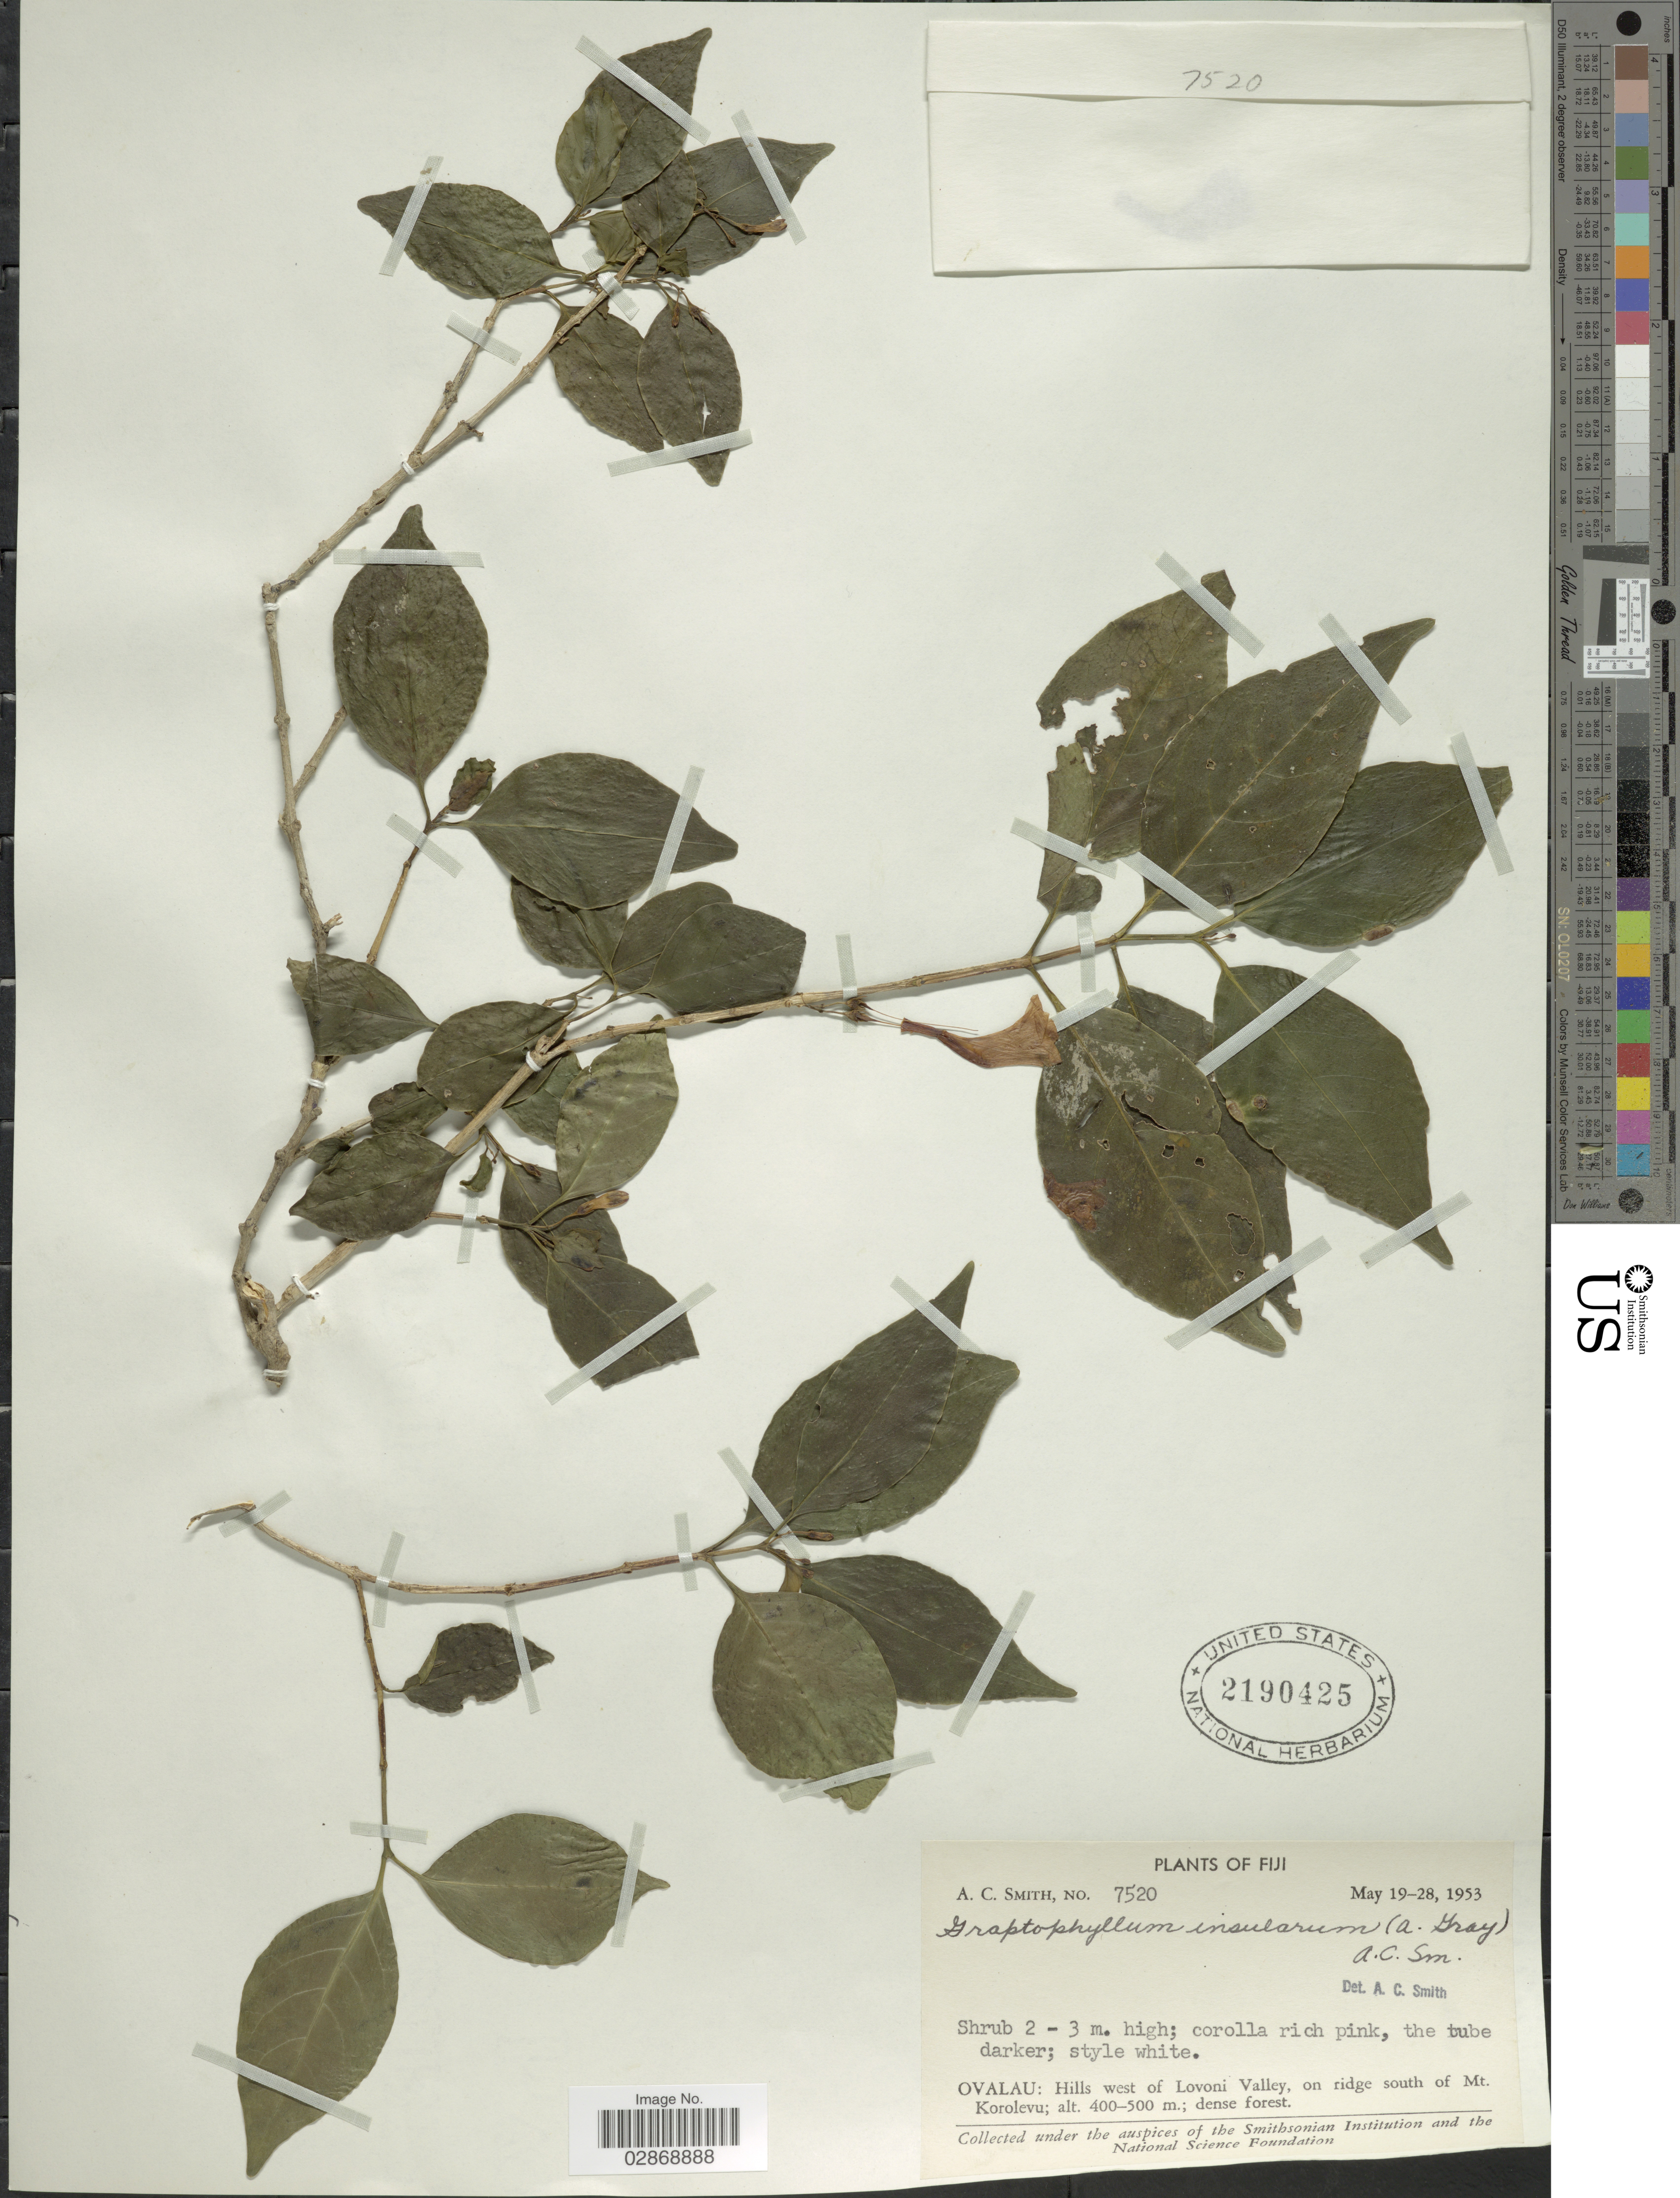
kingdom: Plantae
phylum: Tracheophyta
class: Magnoliopsida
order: Lamiales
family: Acanthaceae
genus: Graptophyllum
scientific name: Graptophyllum insularum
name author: (A. Gray) A.C. Sm.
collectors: A. C. Smith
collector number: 7520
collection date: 1953-05-19/1953-05-28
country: Fiji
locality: Ovalau: Hills west of Lovoni Valley, on ridge south of Mt. Korolevu.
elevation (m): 400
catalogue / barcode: US 2190425